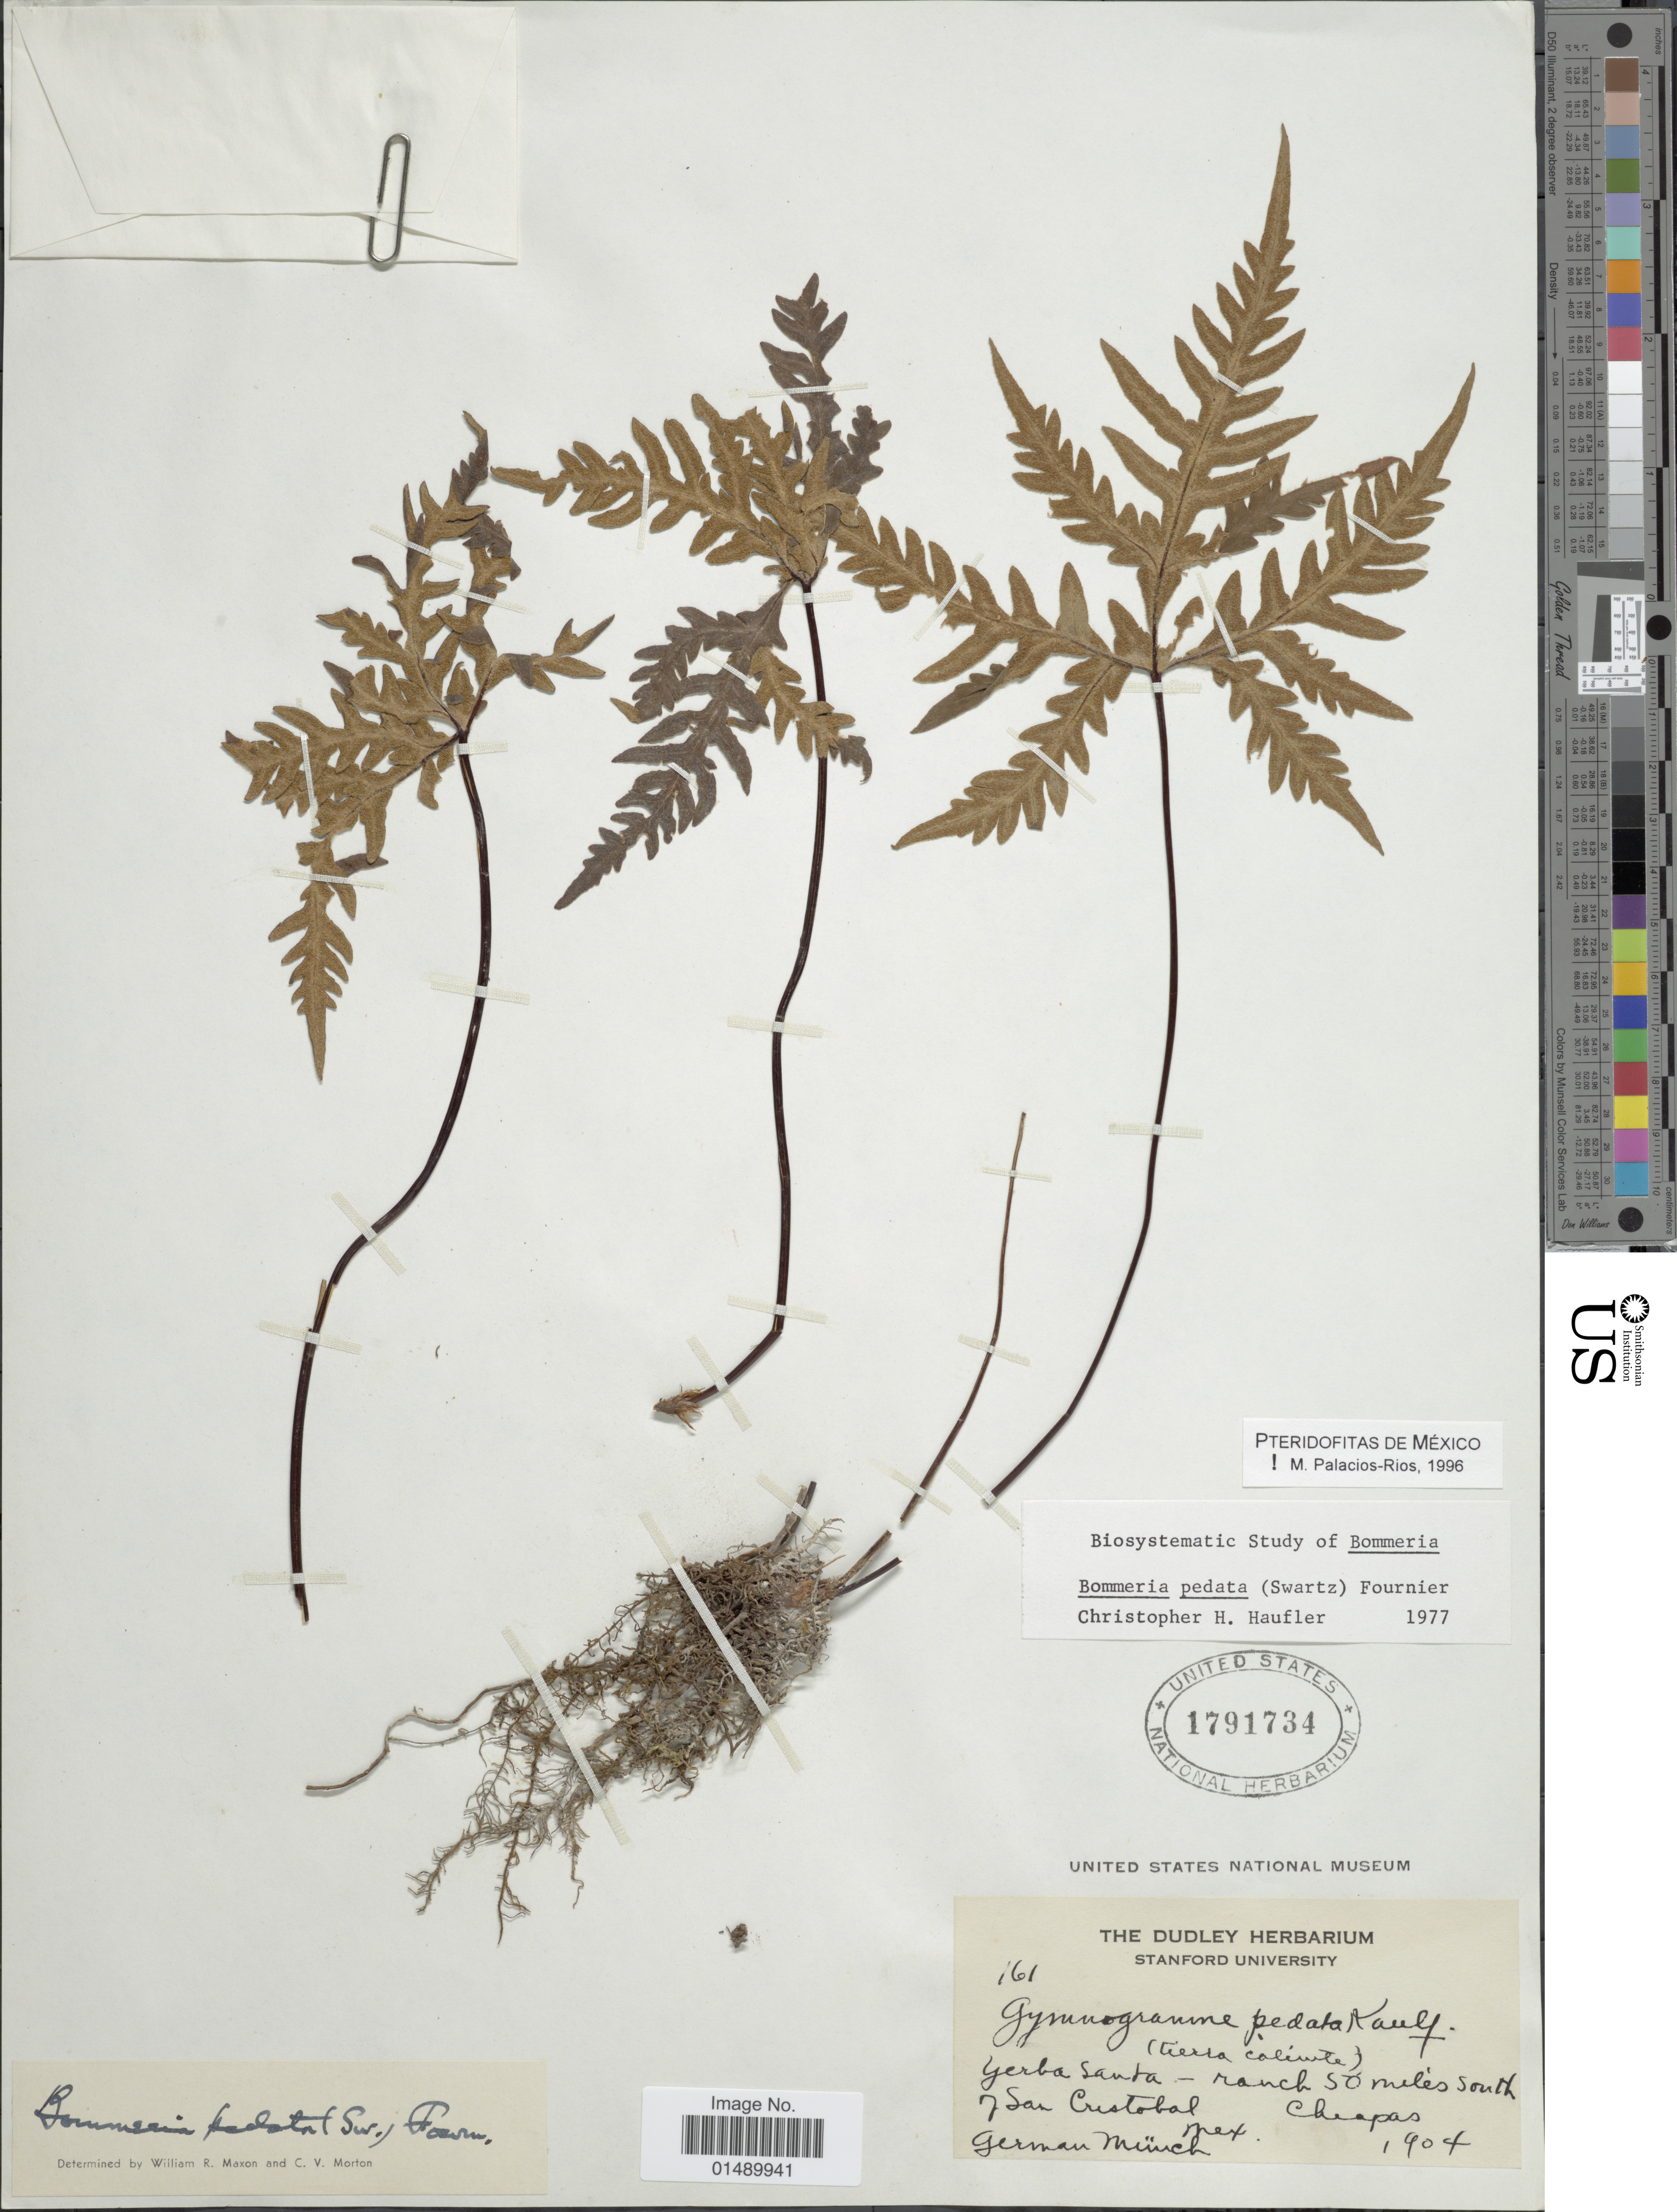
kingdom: Plantae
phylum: Tracheophyta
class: Polypodiopsida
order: Polypodiales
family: Pteridaceae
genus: Bommeria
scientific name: Bommeria pedata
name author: (Sw.) E. Fourn.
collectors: G. Munch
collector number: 161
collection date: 1904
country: Mexico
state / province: Chiapas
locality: Mexico, Yerba Santa-ranch 50 miles south of San Cristobal.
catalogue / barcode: US 1791734